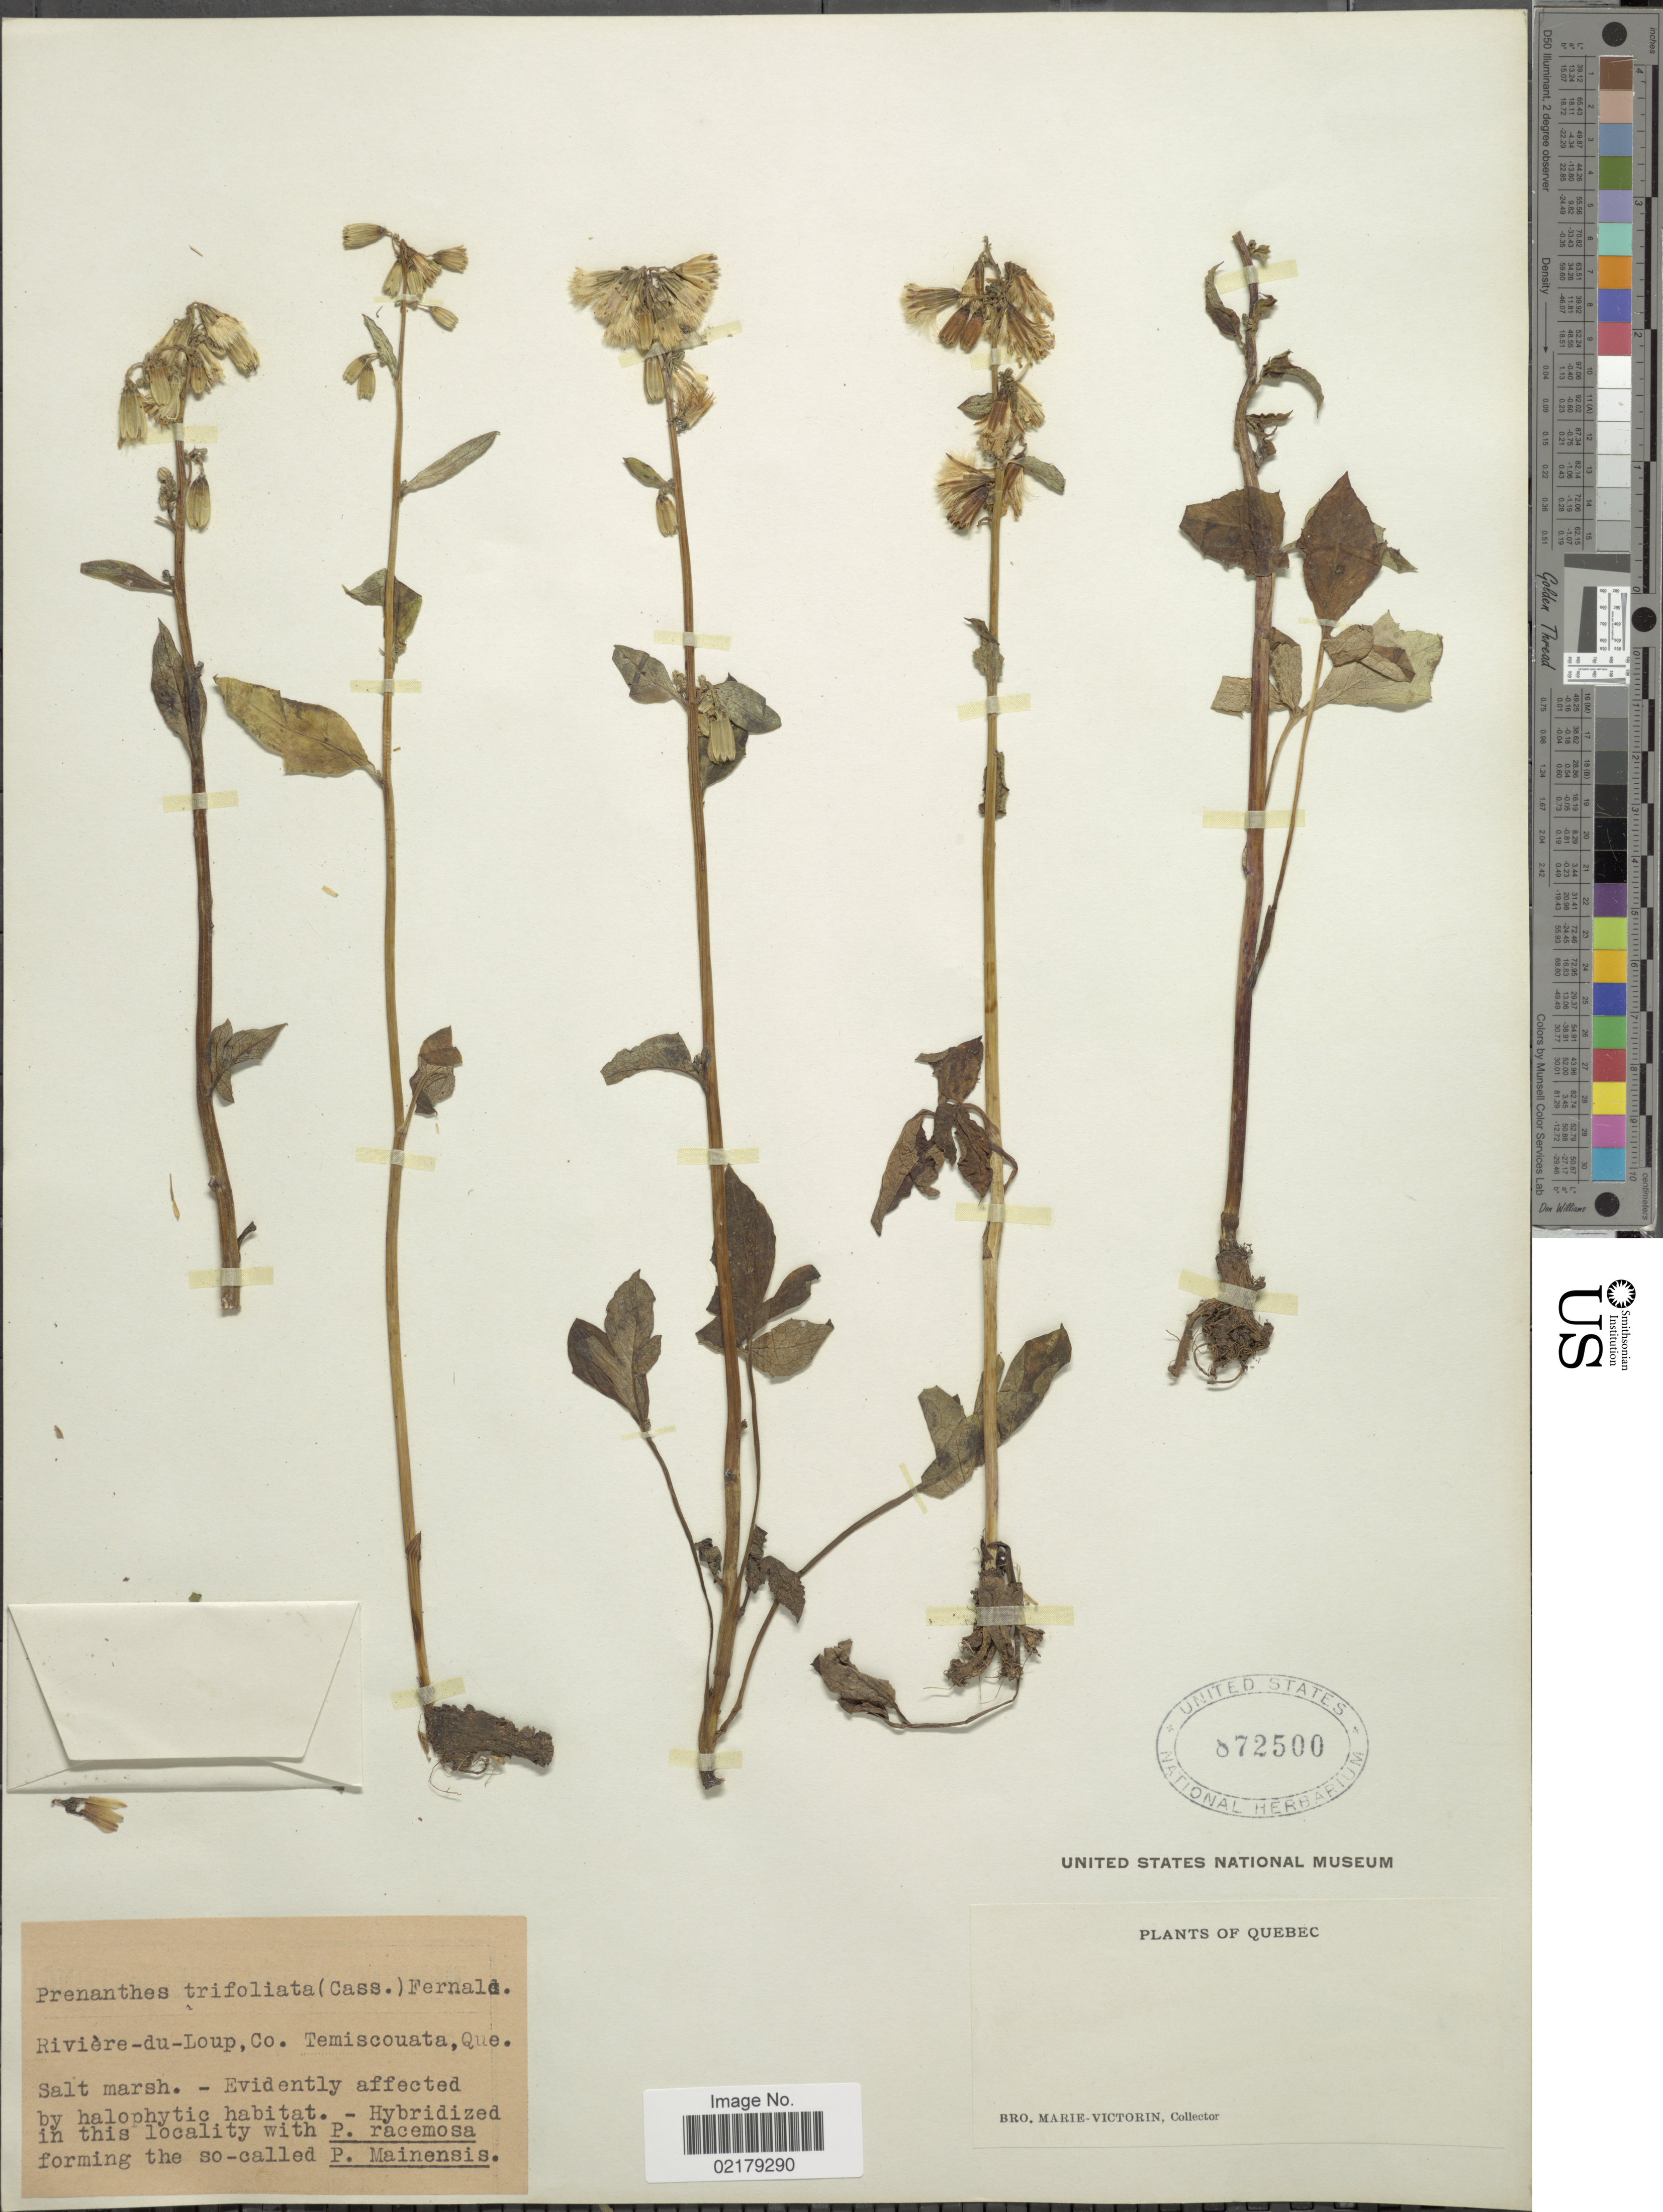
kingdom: Plantae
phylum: Tracheophyta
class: Magnoliopsida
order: Asterales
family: Asteraceae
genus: Nabalus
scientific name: Nabalus trifoliolatus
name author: Cass.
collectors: Fr. Marie-Victorin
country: Canada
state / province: Quebec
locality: Rivieère-du-Loup, Co. Temiscouata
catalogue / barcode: US 872500